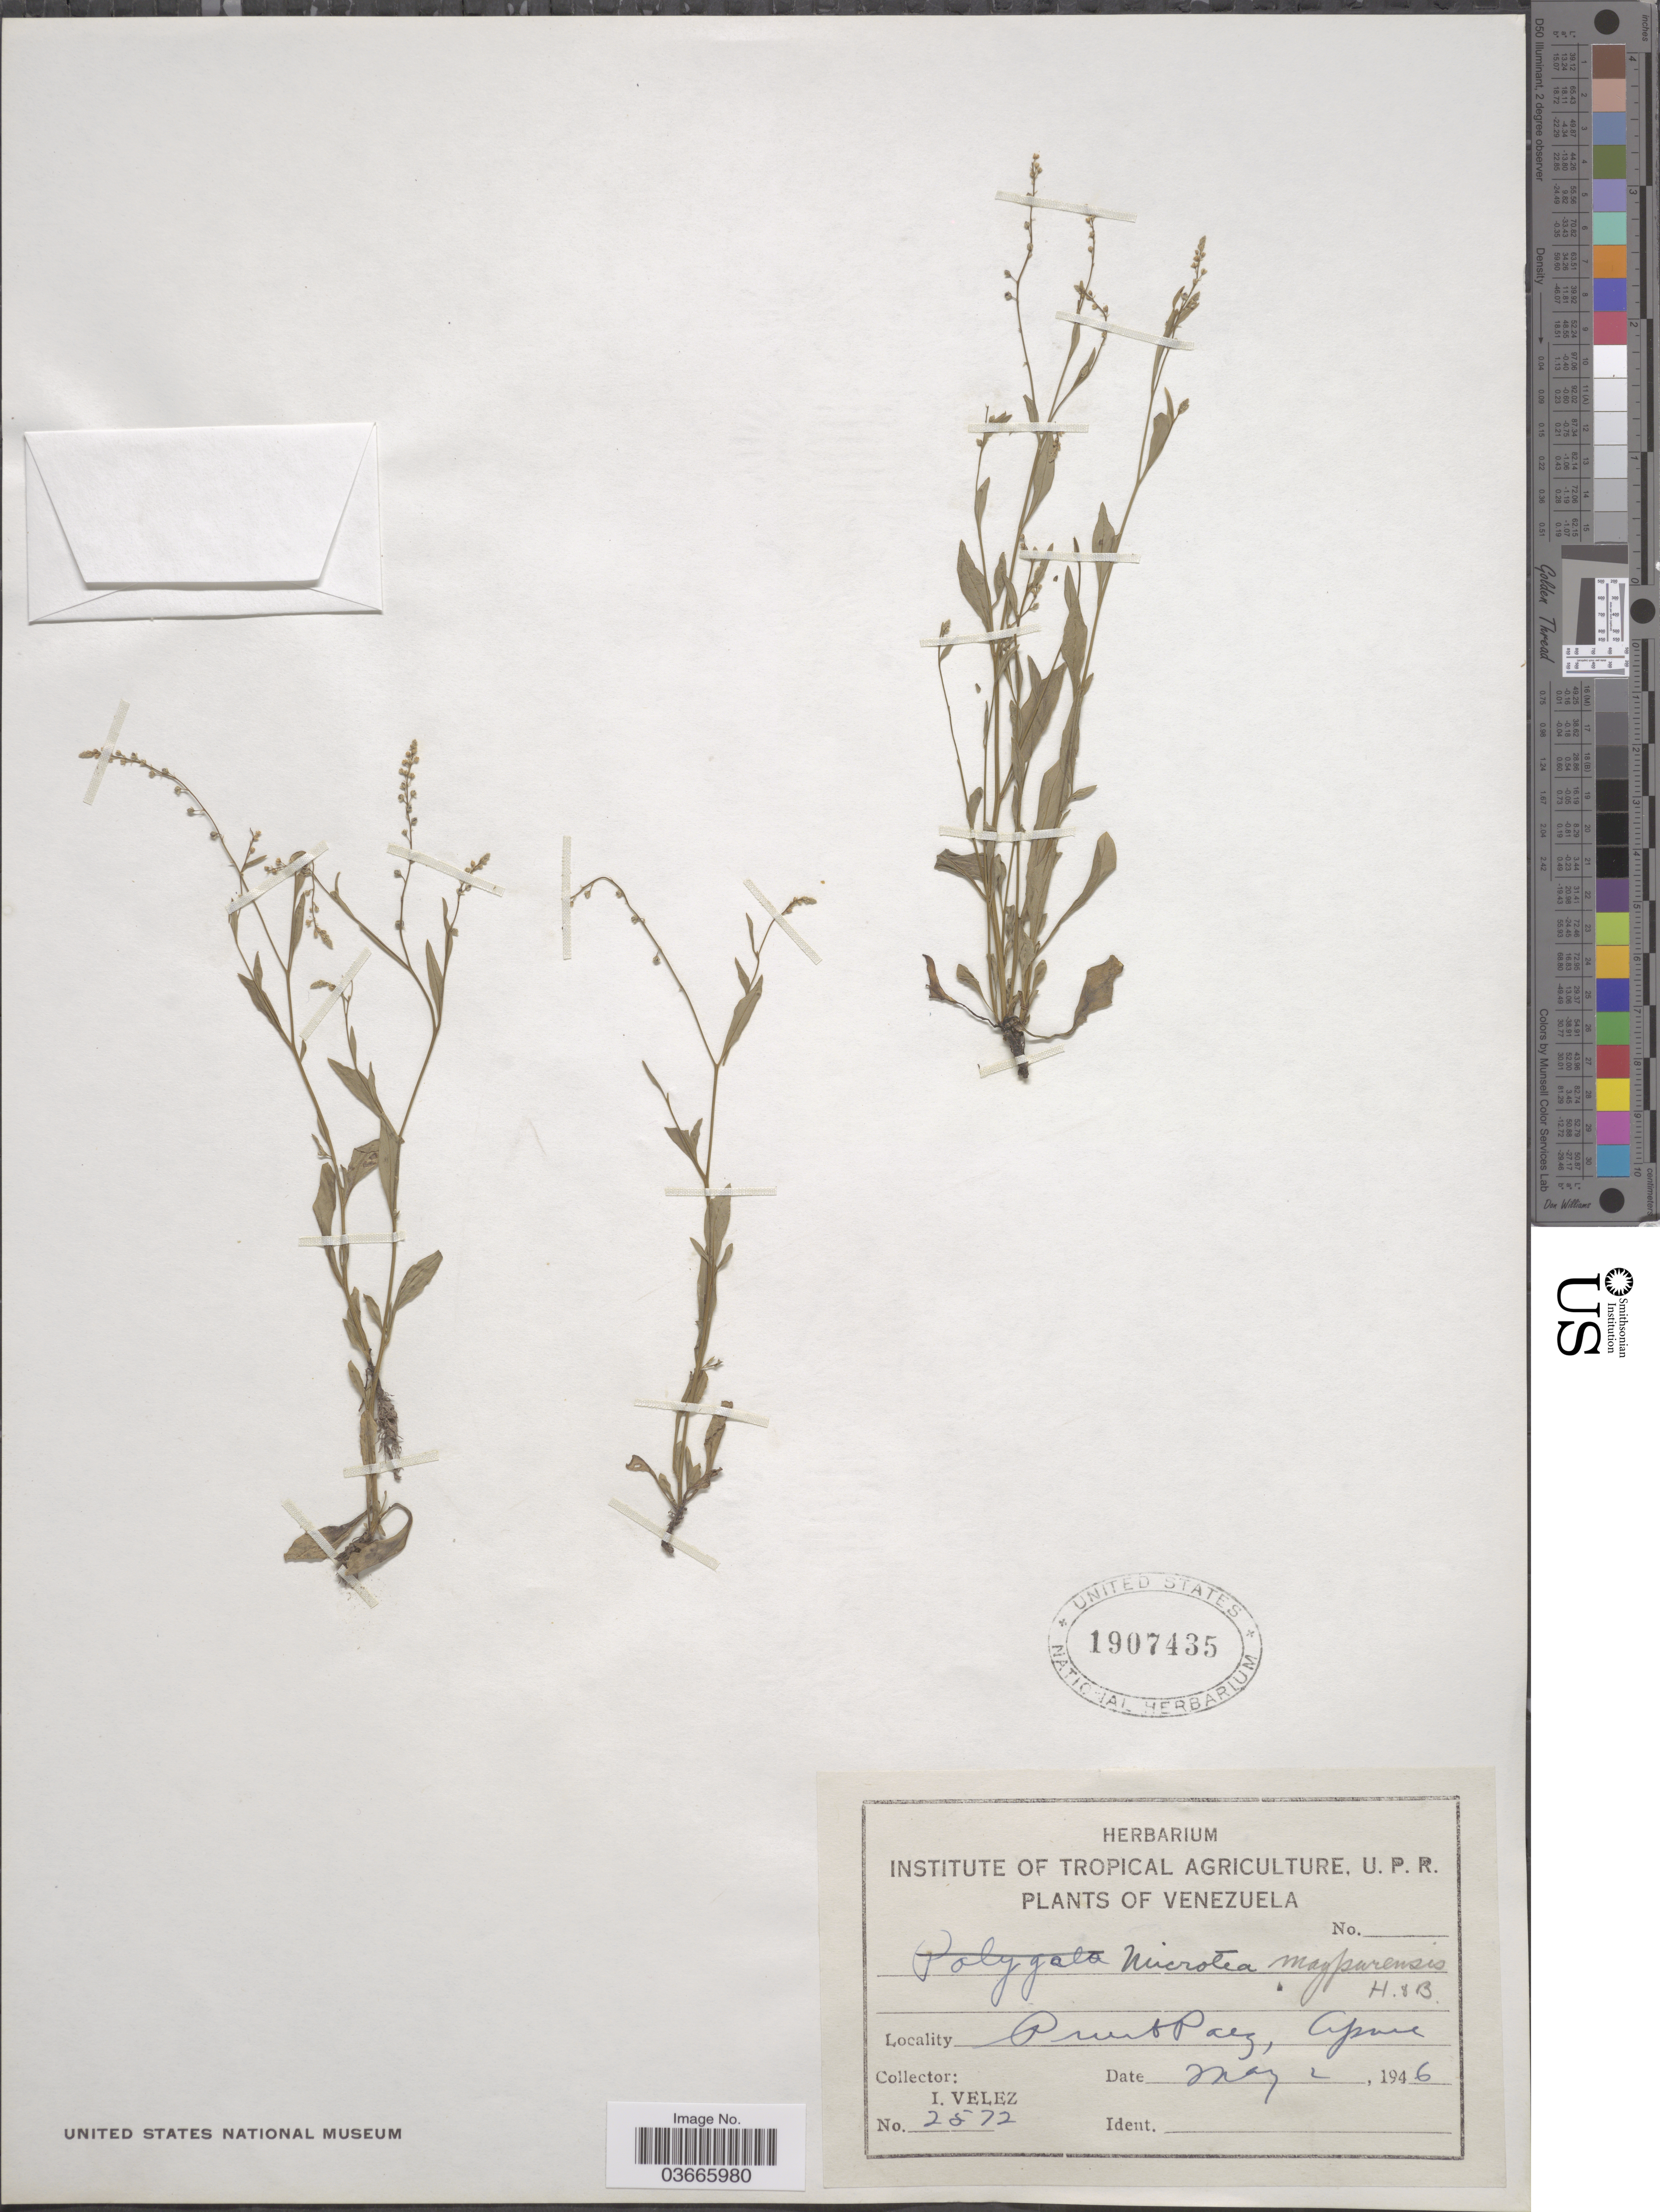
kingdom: Plantae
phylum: Tracheophyta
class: Magnoliopsida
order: Caryophyllales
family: Microteaceae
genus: Microtea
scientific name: Microtea maypurensis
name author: (Kunth) G. Don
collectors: I. Velez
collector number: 2872*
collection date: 1946-05-02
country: Venezuela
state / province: Apure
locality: Puerto Paez.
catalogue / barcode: US 1907435